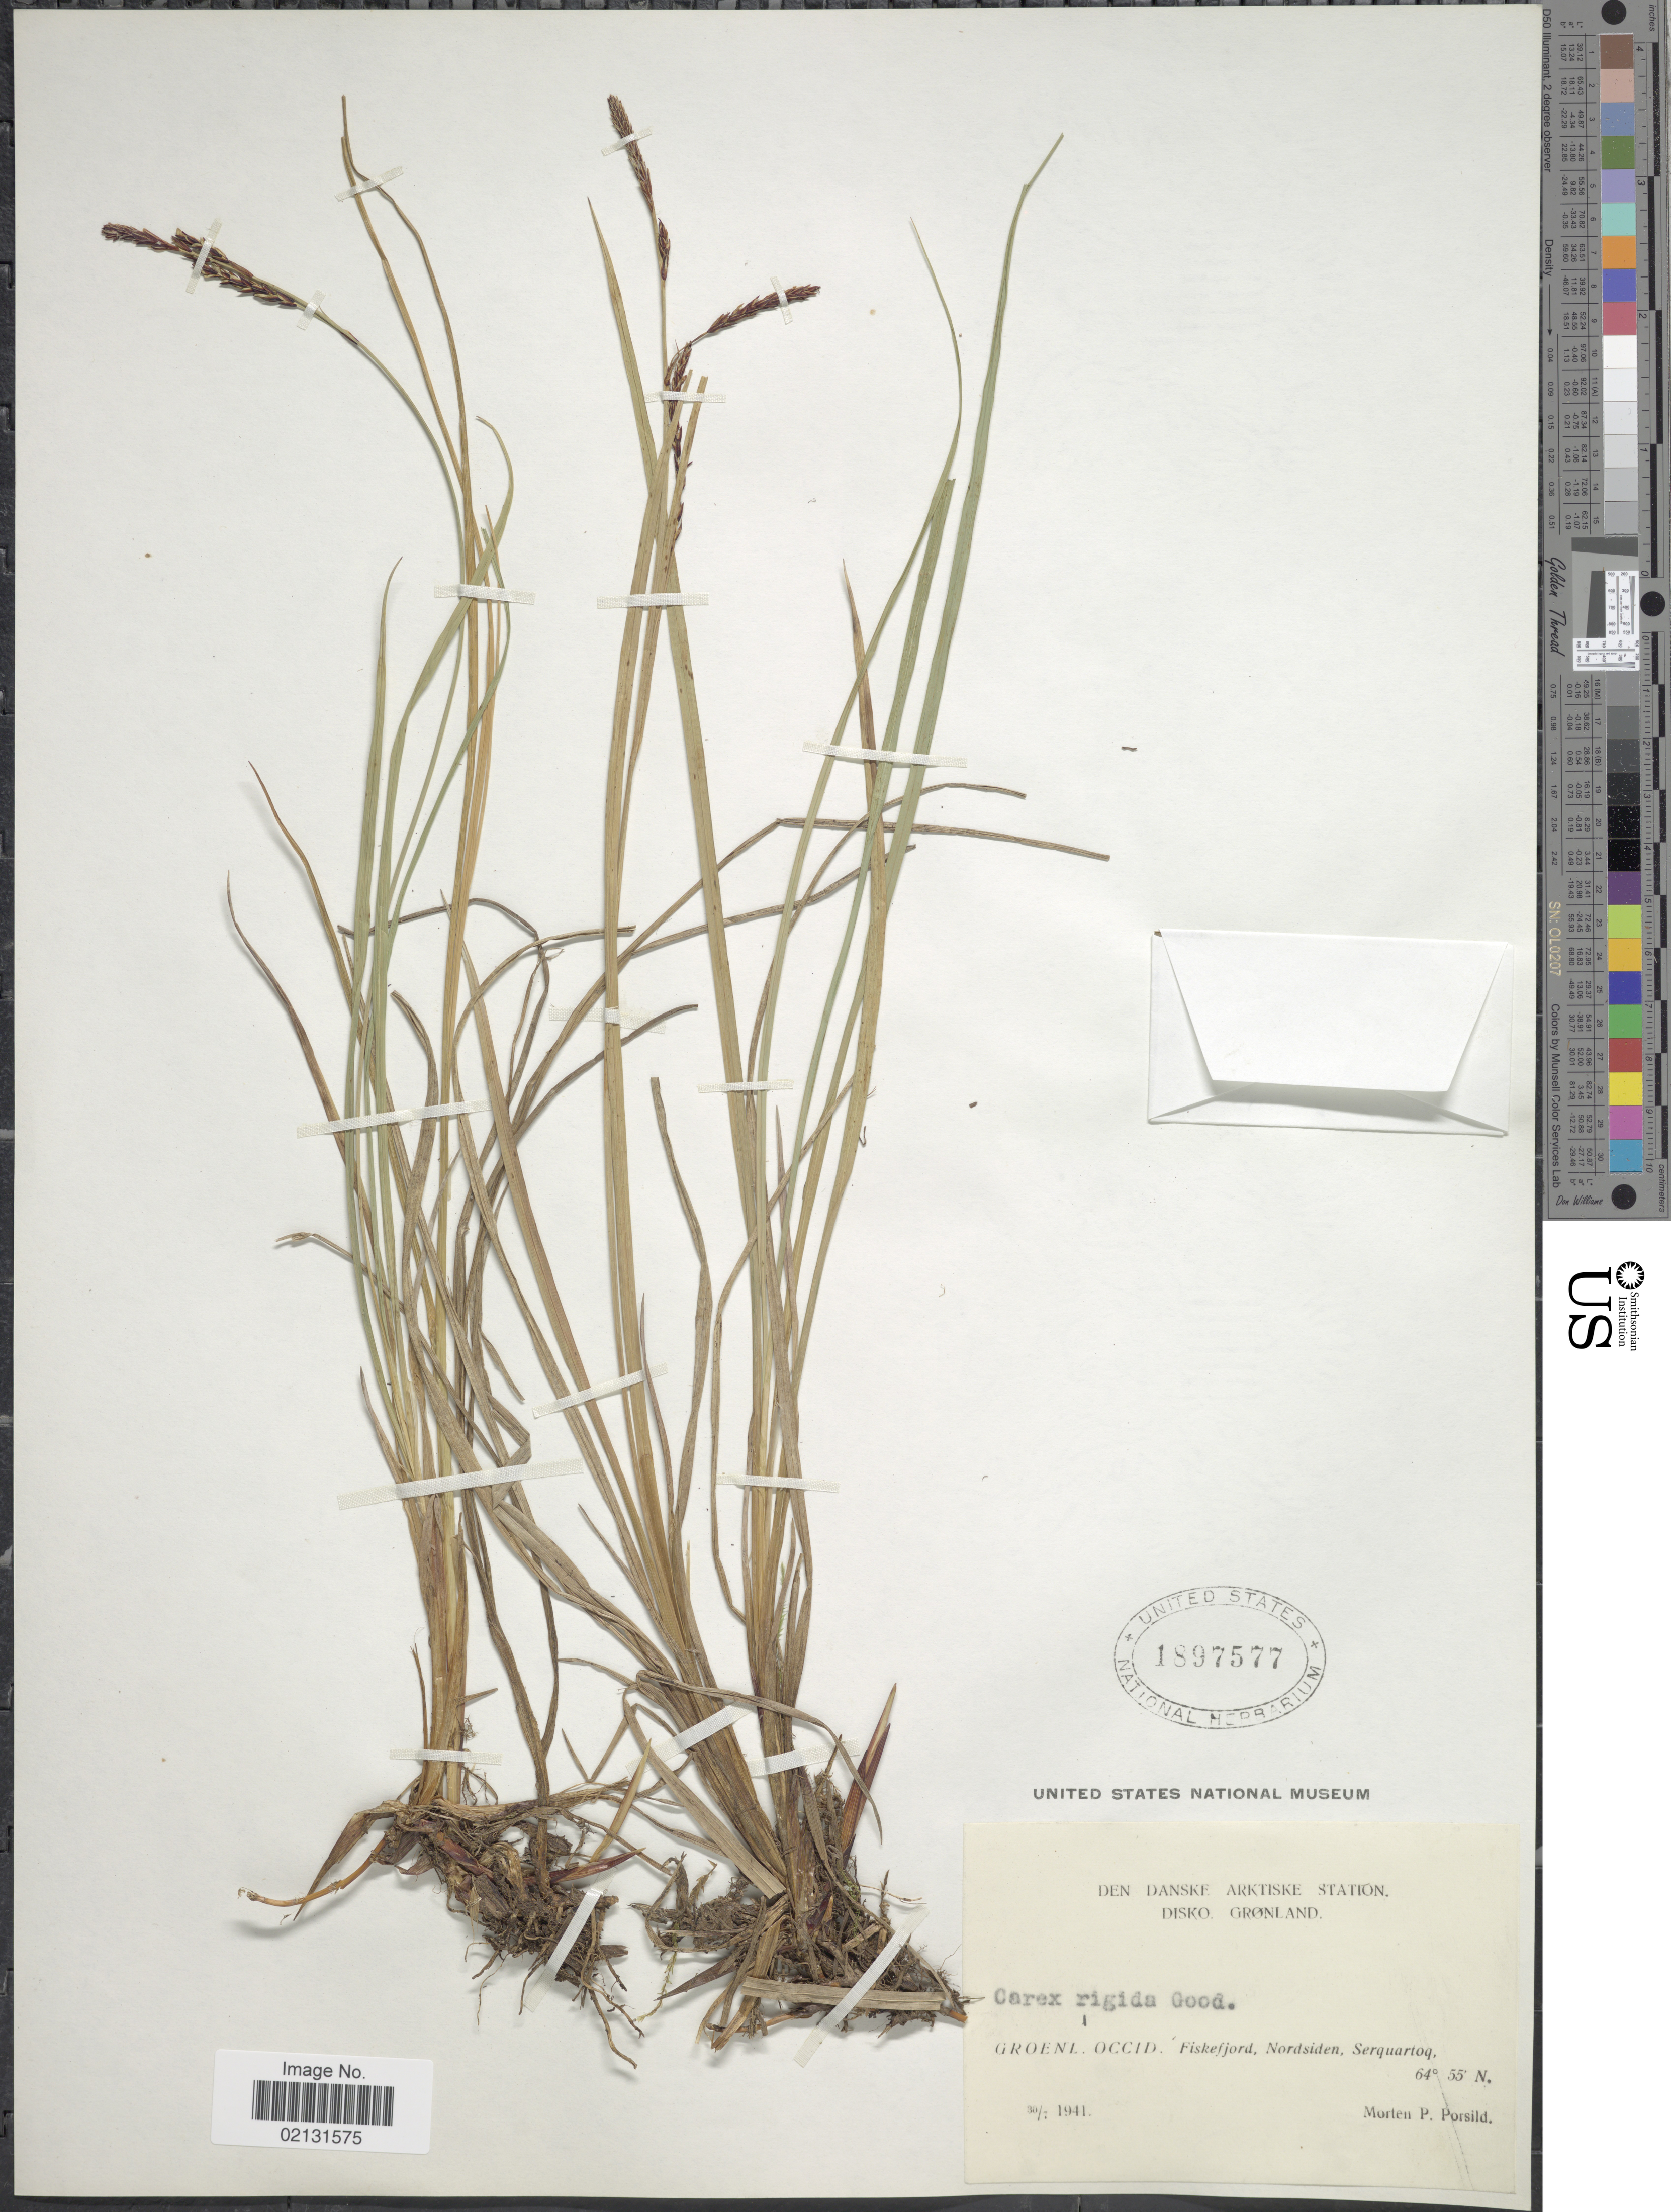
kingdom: Plantae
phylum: Tracheophyta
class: Liliopsida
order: Poales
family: Cyperaceae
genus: Carex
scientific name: Carex bigelowii subsp. bigelowii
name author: Torr. ex Schwein.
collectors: M. P. Porsild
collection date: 1941-07-30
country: Greenland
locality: Den Danske Arktiske Station, Disko. Grønland, Groenl. occid. Fiskefjord, Nordsiden, Serquartoq.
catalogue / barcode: US 1897577